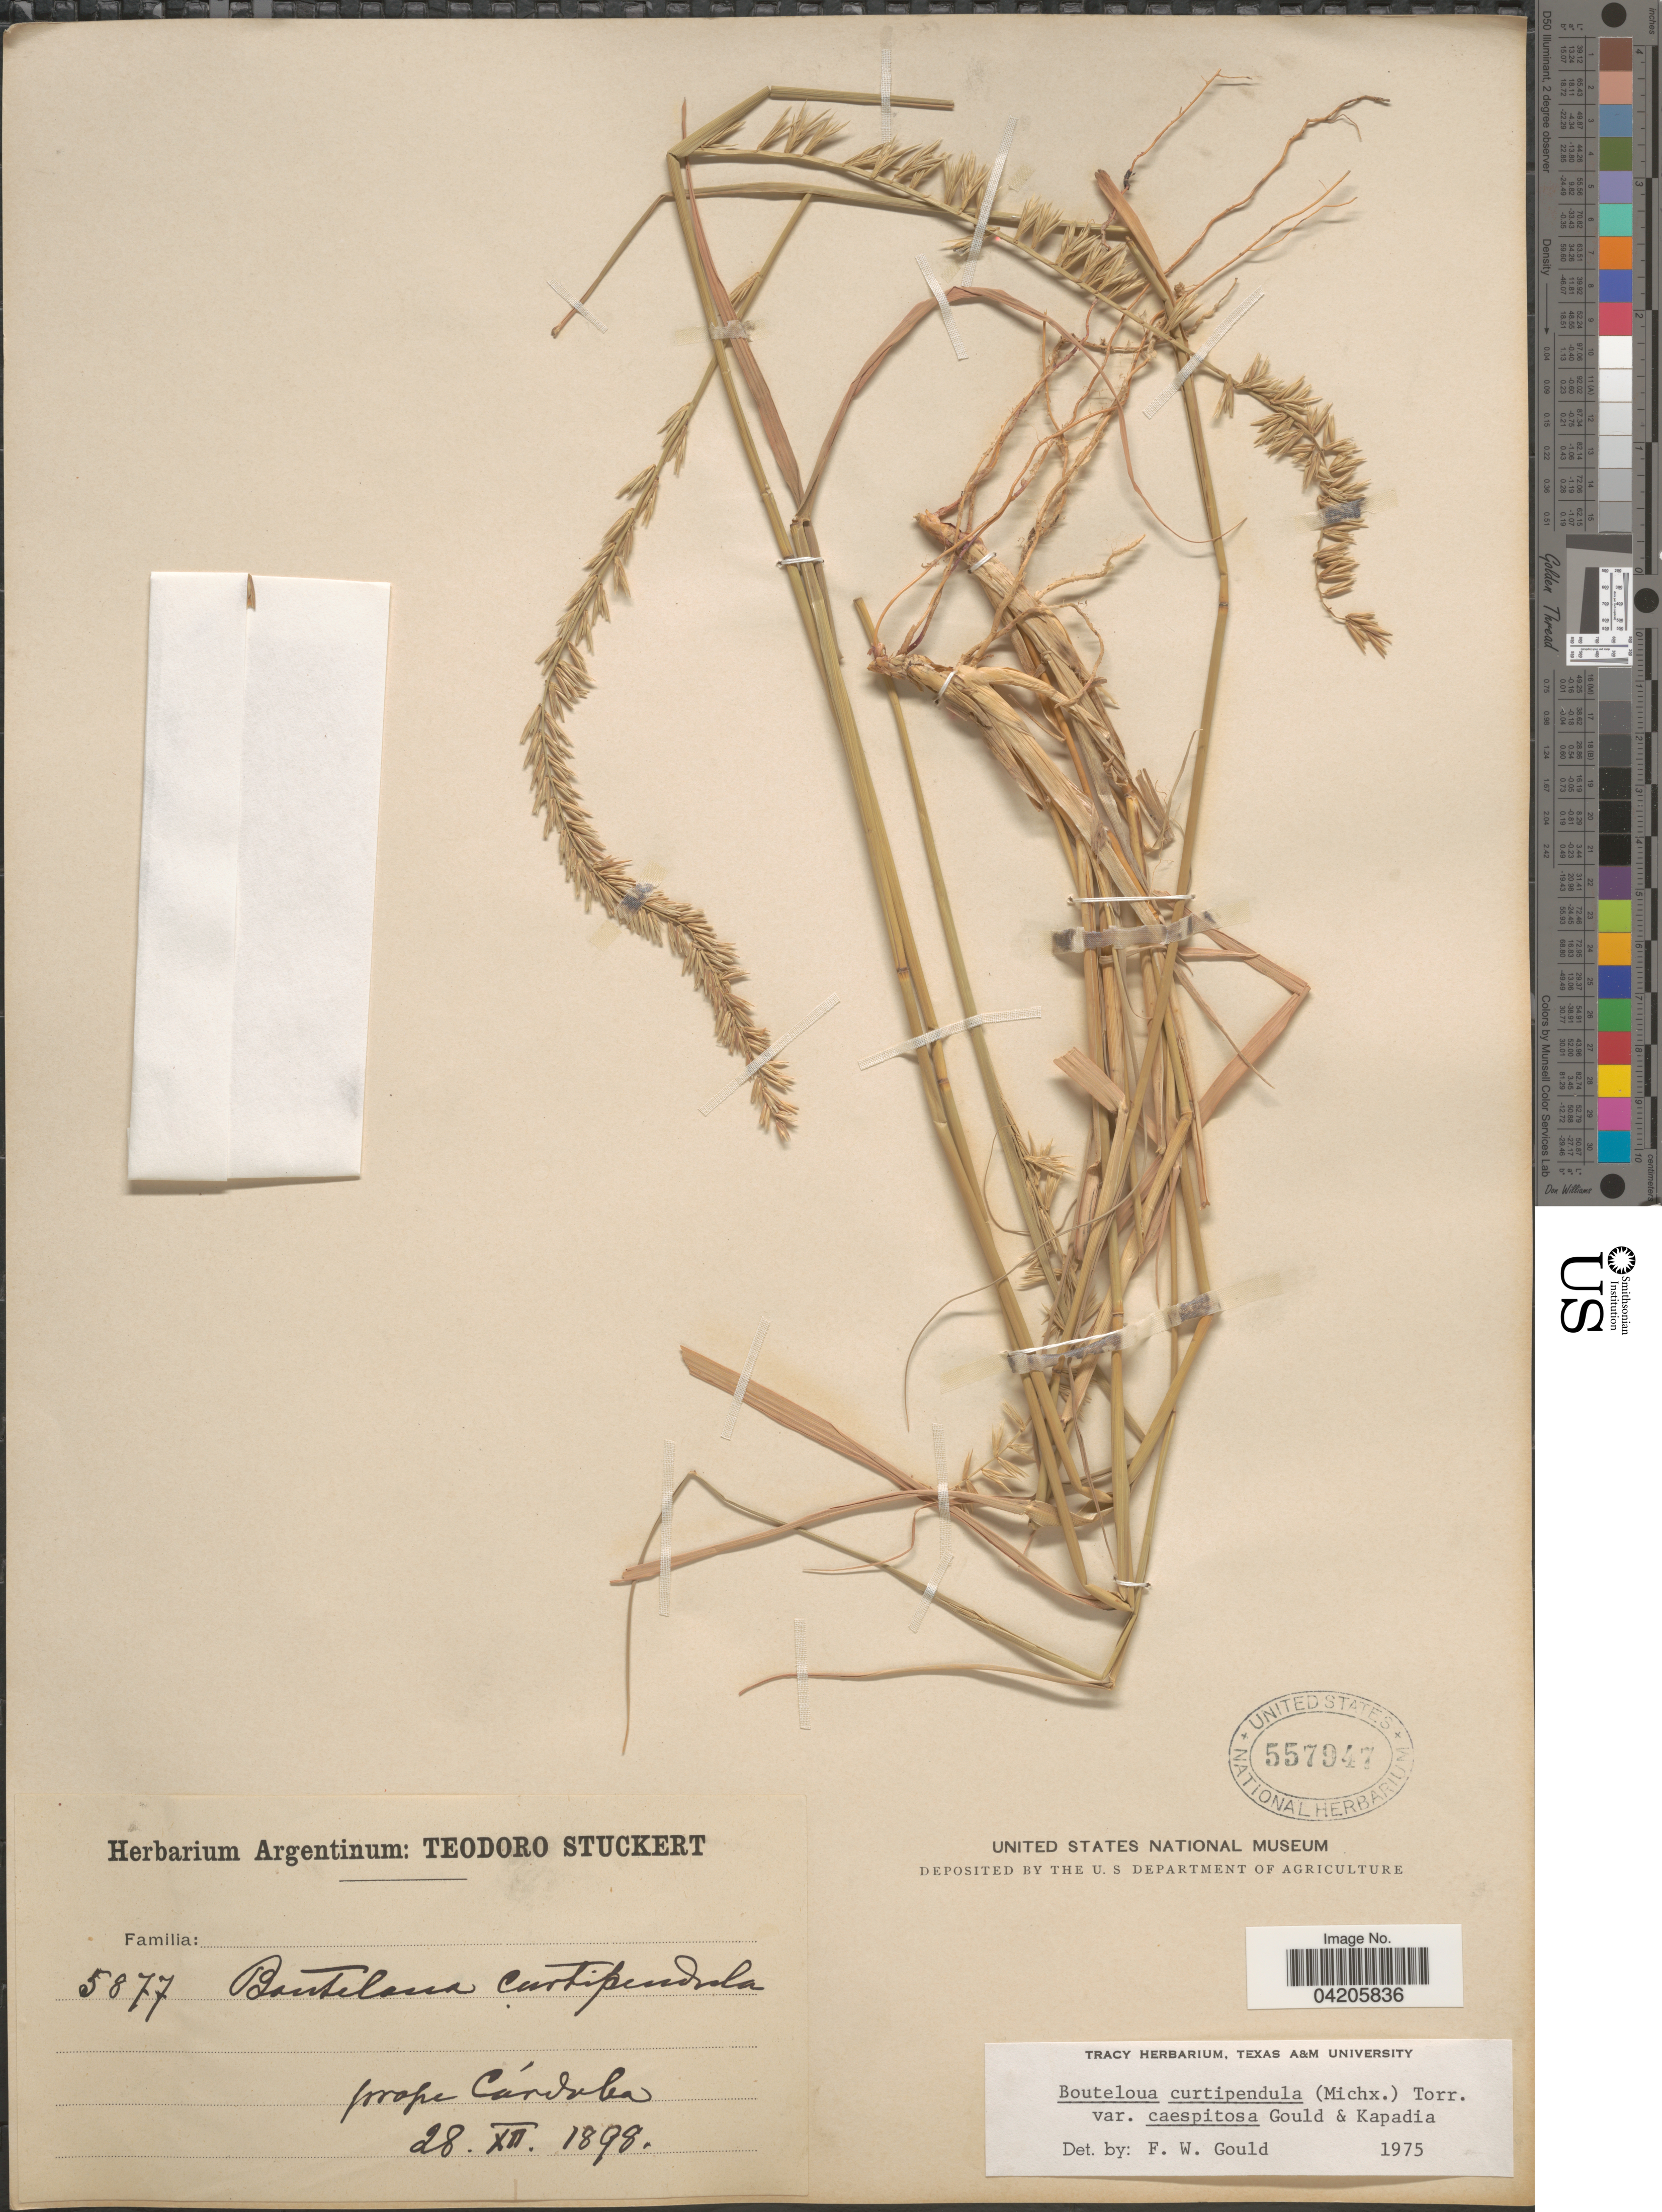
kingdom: Plantae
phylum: Tracheophyta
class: Liliopsida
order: Poales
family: Poaceae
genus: Bouteloua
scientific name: Bouteloua curtipendula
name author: (Michx.) Torr.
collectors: Ex herb. Teodoro Stuckert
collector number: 5877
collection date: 1898-12-28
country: Argentina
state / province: Cordoba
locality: Prope Córdoba.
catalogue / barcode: US 557947